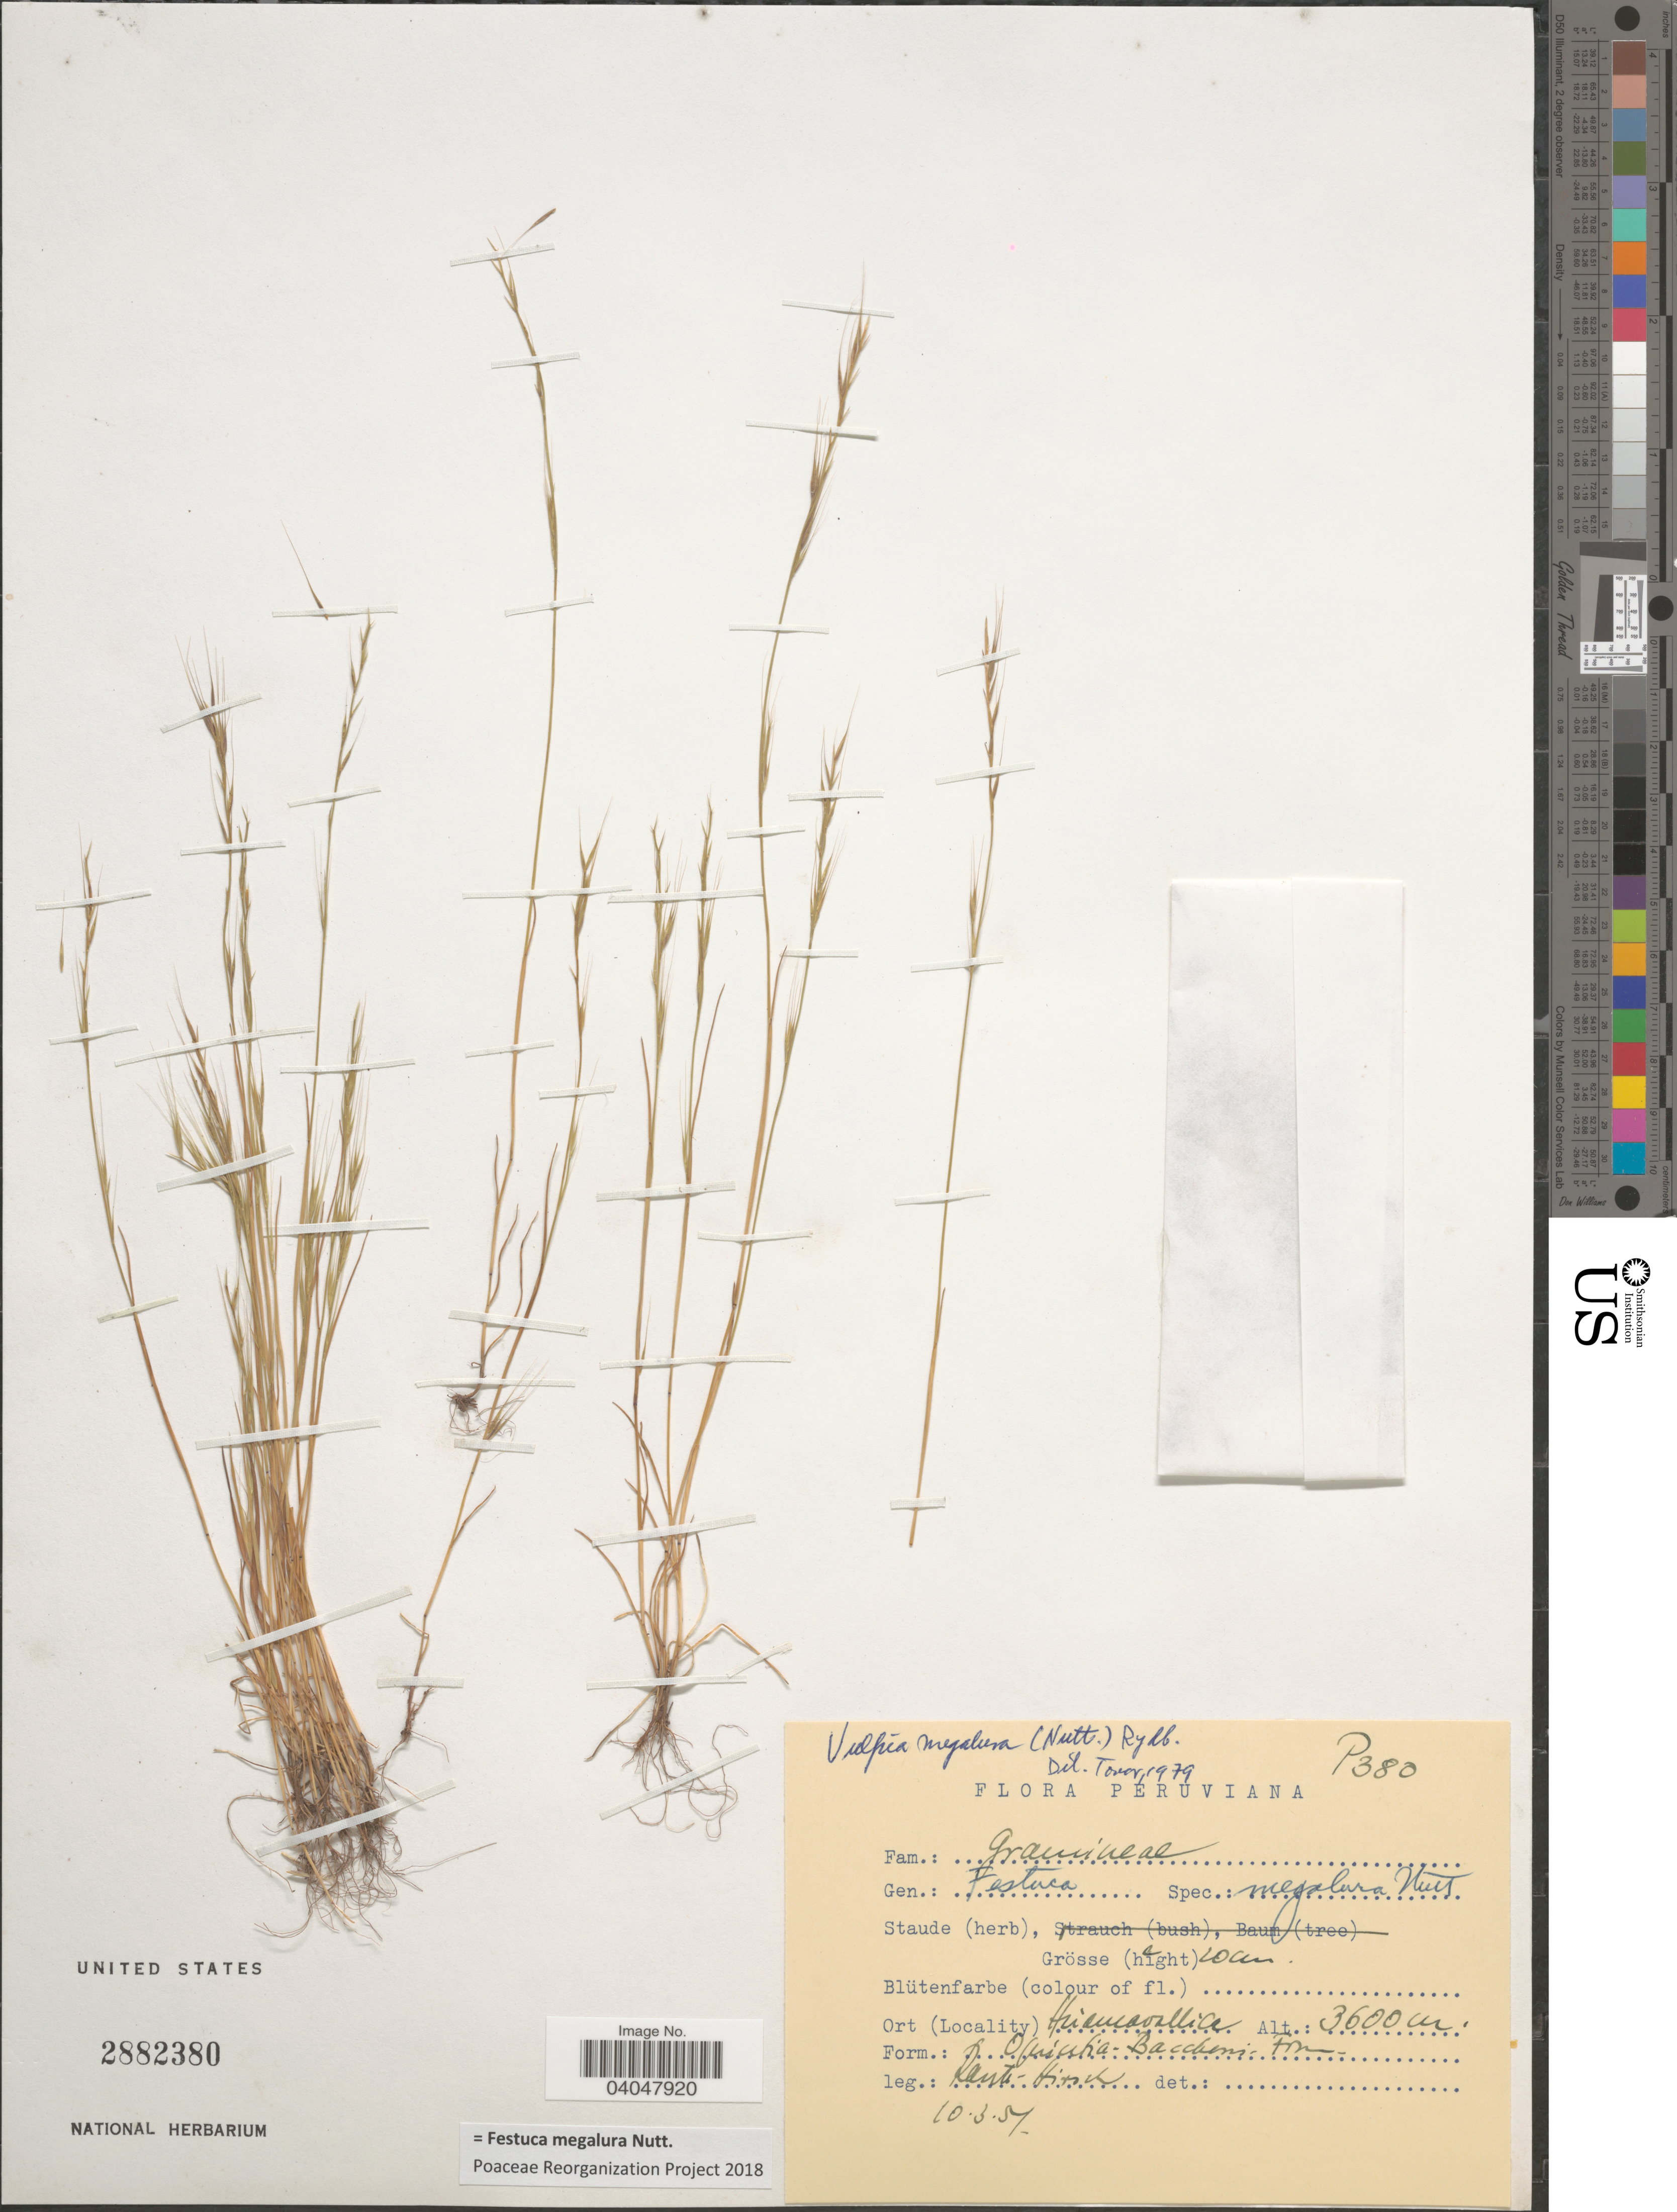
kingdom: Plantae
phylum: Tracheophyta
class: Liliopsida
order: Poales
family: Poaceae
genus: Festuca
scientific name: Festuca megalura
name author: Nutt.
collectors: W. Rauh & G. Hirsch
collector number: P380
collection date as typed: Transcribed d/m/y: 10/3/57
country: Peru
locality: Huencavallica.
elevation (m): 3600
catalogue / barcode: US 2882380